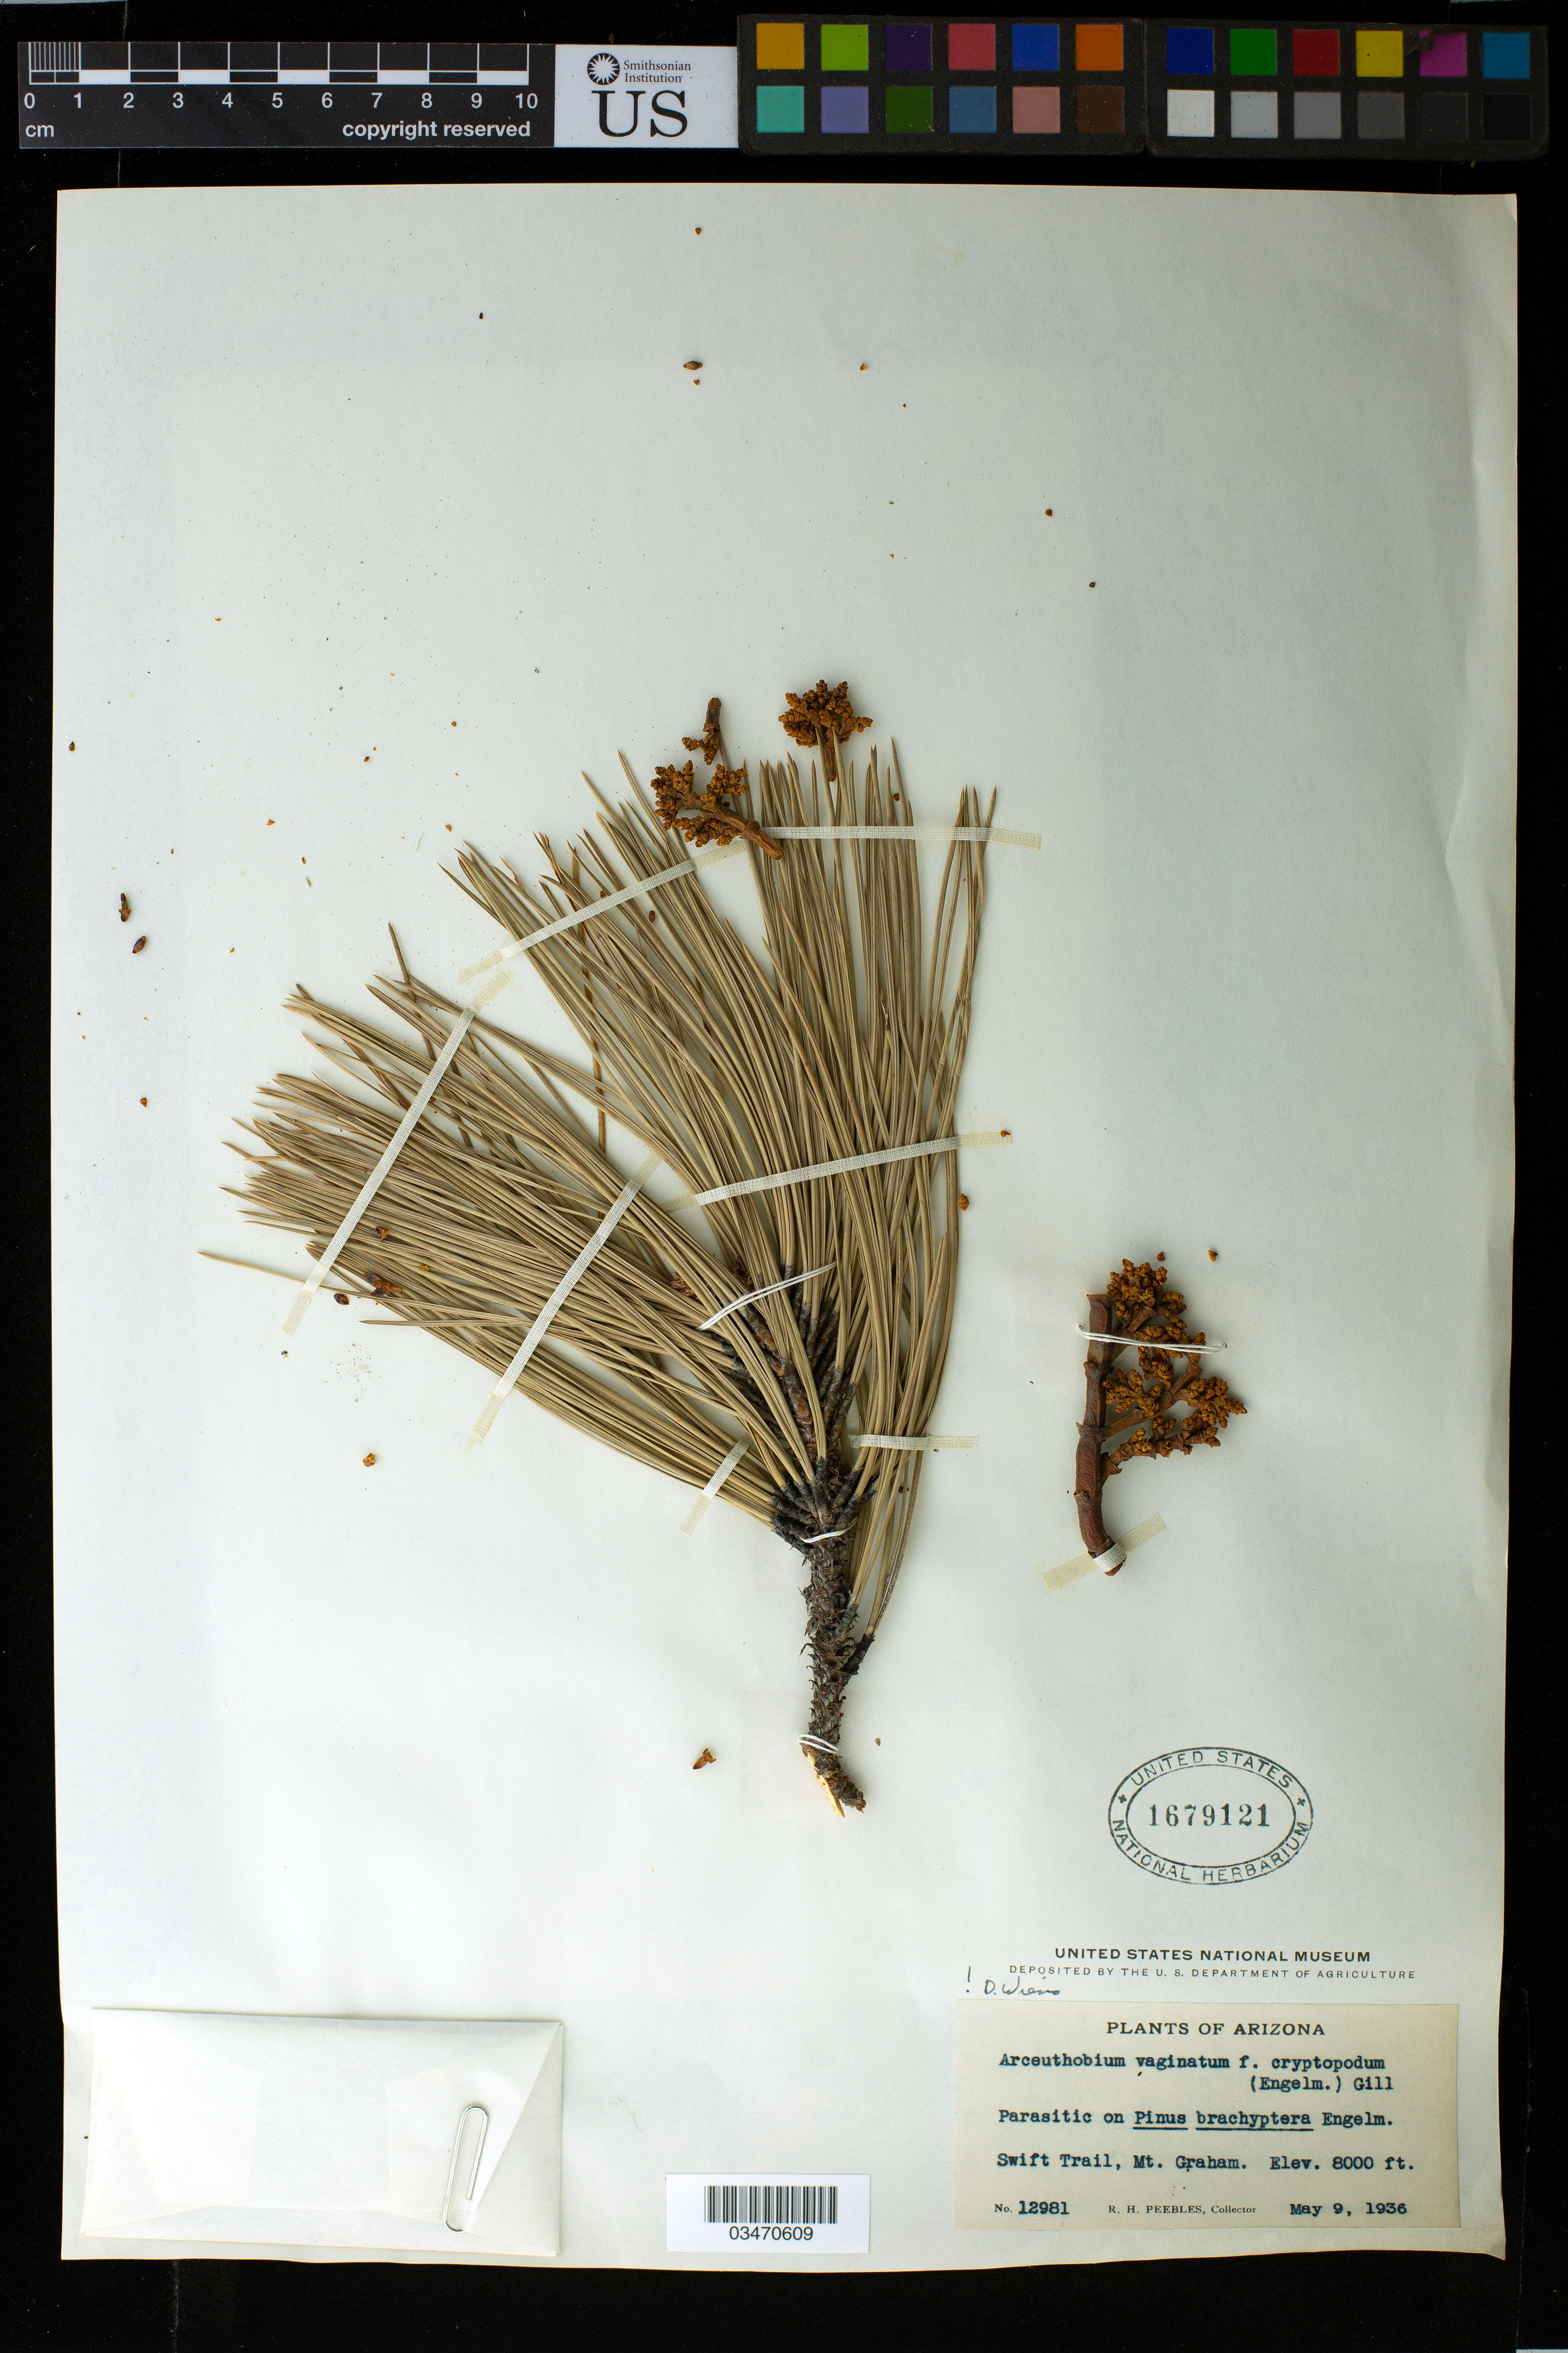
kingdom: Plantae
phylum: Tracheophyta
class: Magnoliopsida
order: Santalales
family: Viscaceae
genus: Arceuthobium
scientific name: Arceuthobium vaginatum f. cryptopodum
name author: (Engelm.) L.S. Gill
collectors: R. H. Peebles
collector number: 12981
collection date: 1936-05-09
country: United States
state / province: Arizona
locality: Mt. Graham, Swift Trail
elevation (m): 2438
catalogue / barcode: US 1679121